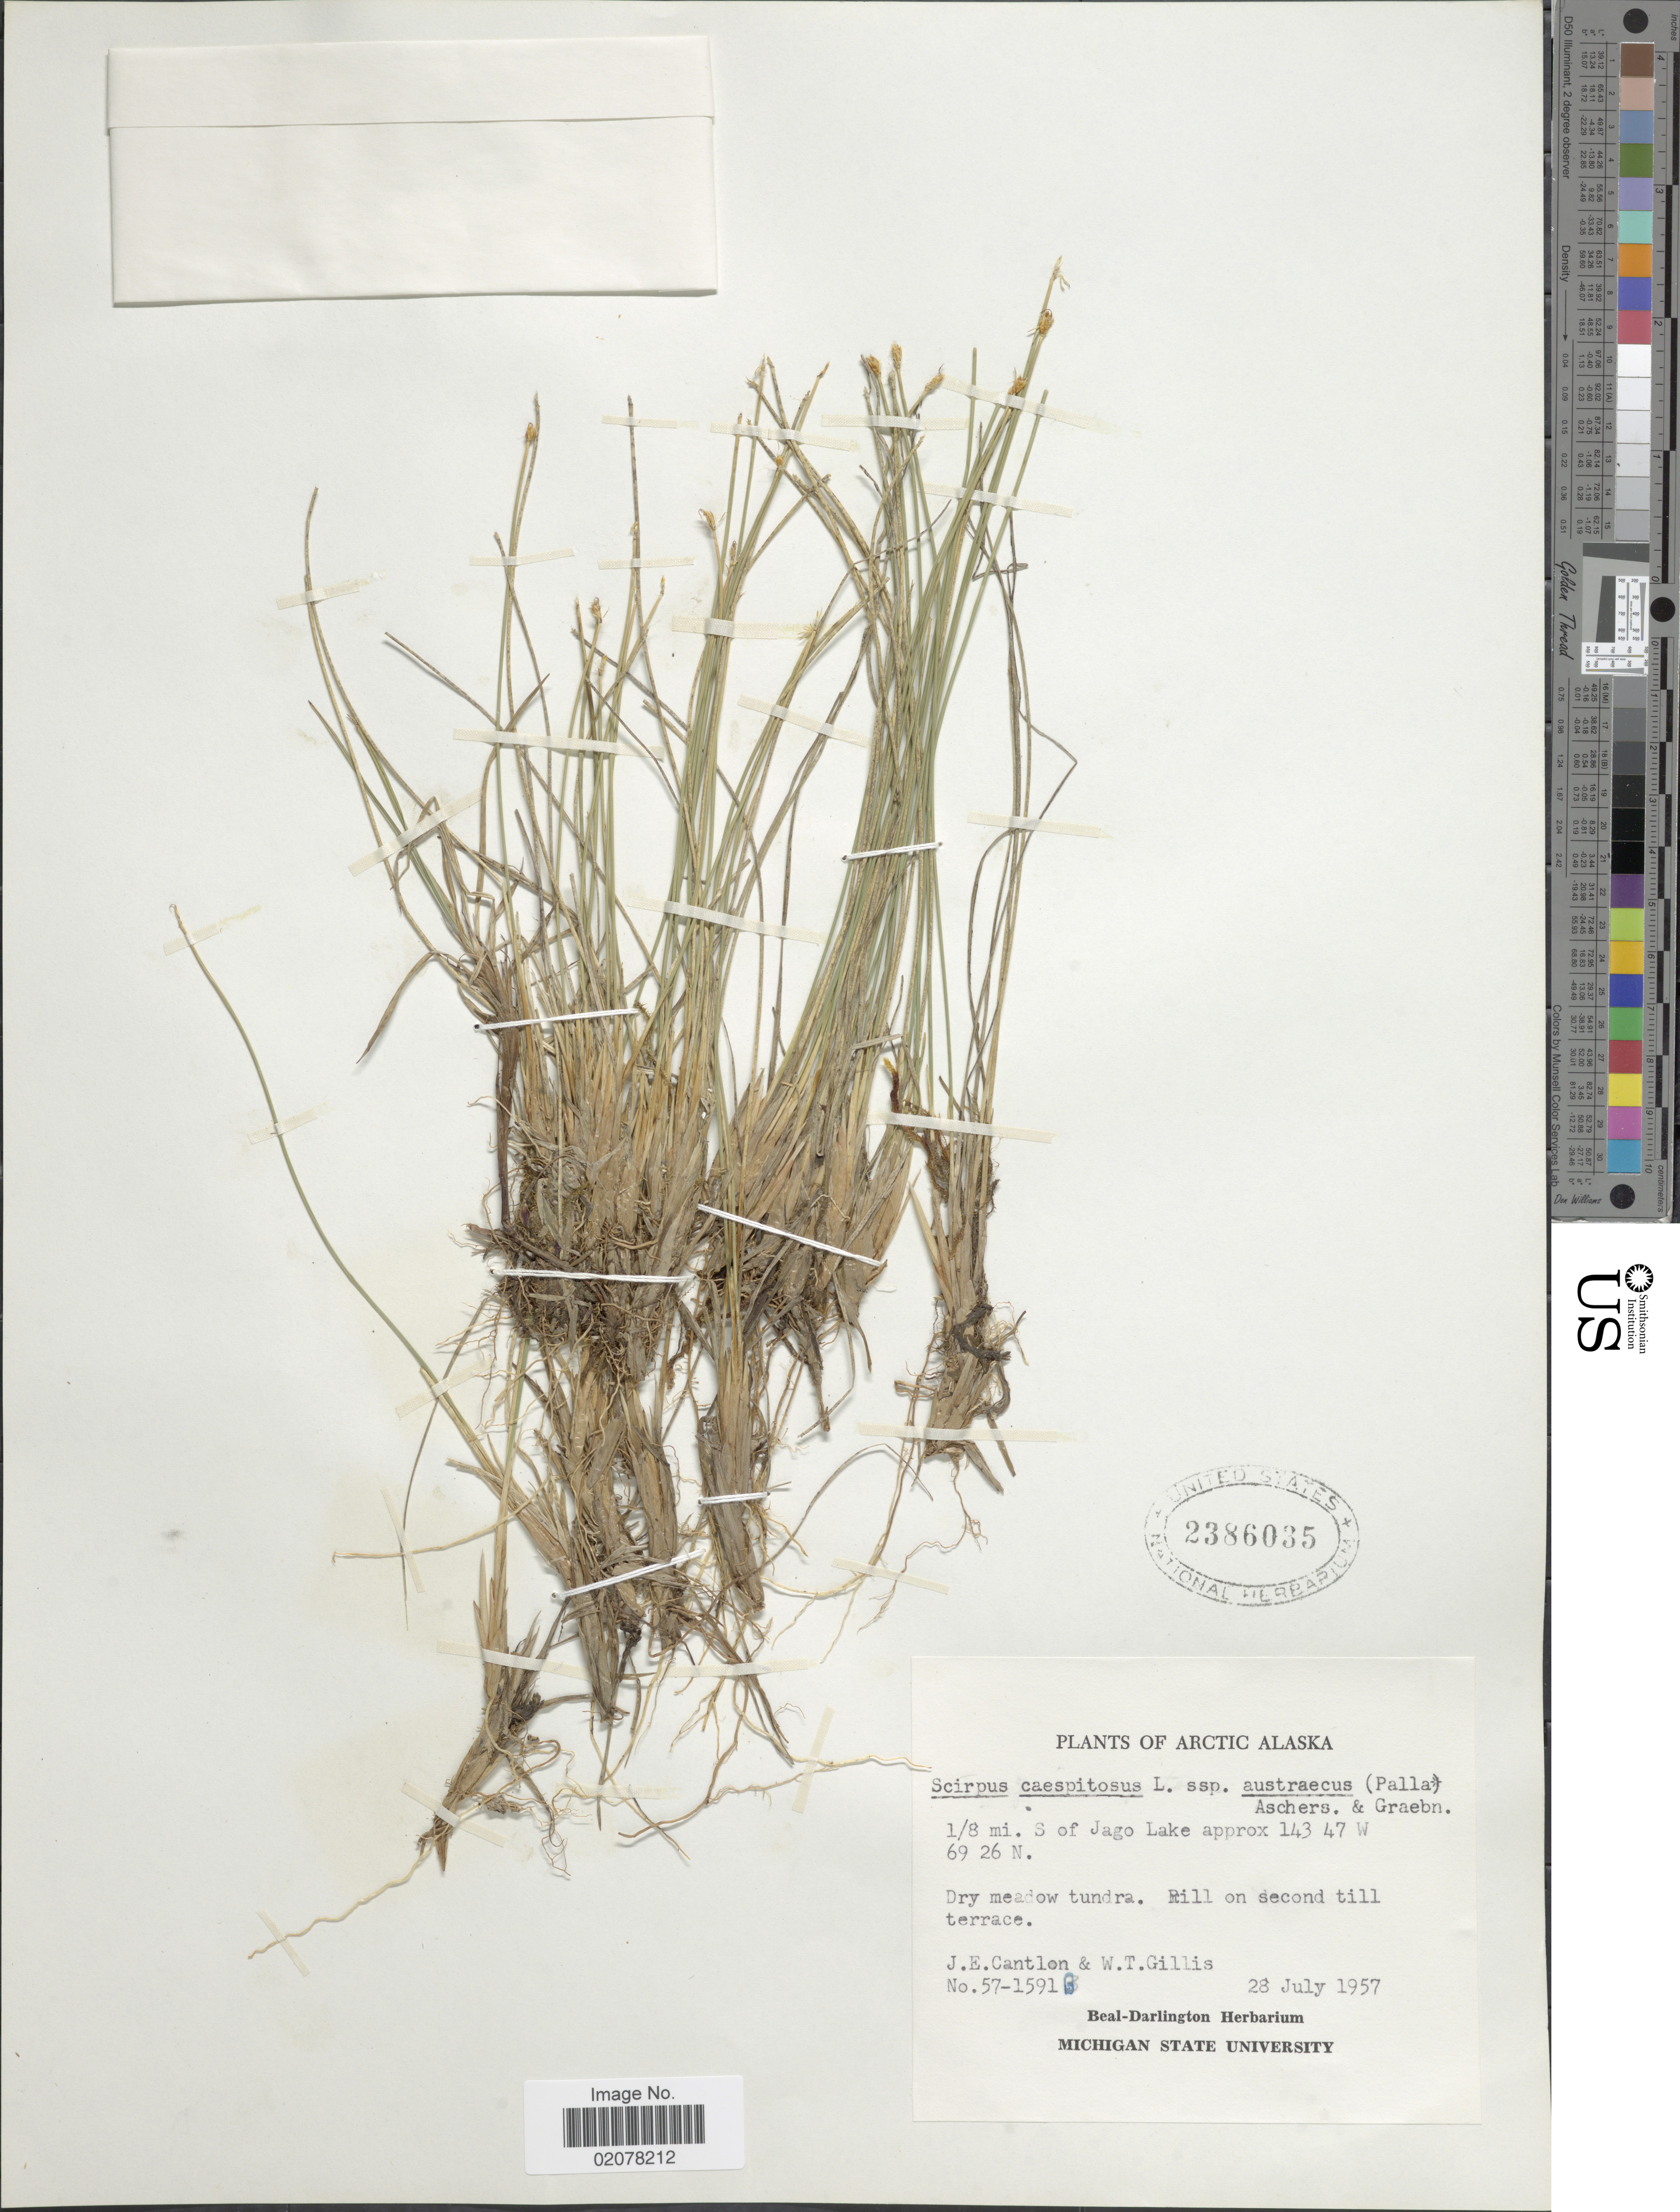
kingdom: Plantae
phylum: Tracheophyta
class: Liliopsida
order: Poales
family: Cyperaceae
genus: Trichophorum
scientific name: Trichophorum cespitosum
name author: (L.) Hartm.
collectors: J. Cantlon & W. T. Gillis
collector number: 57-1591B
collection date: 1957-07-28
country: United States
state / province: Alaska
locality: Arctic Alaska, 1/8 mi. S of Jago Lake dry meadow tundra, Rill on second till terrace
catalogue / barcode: US 2386035